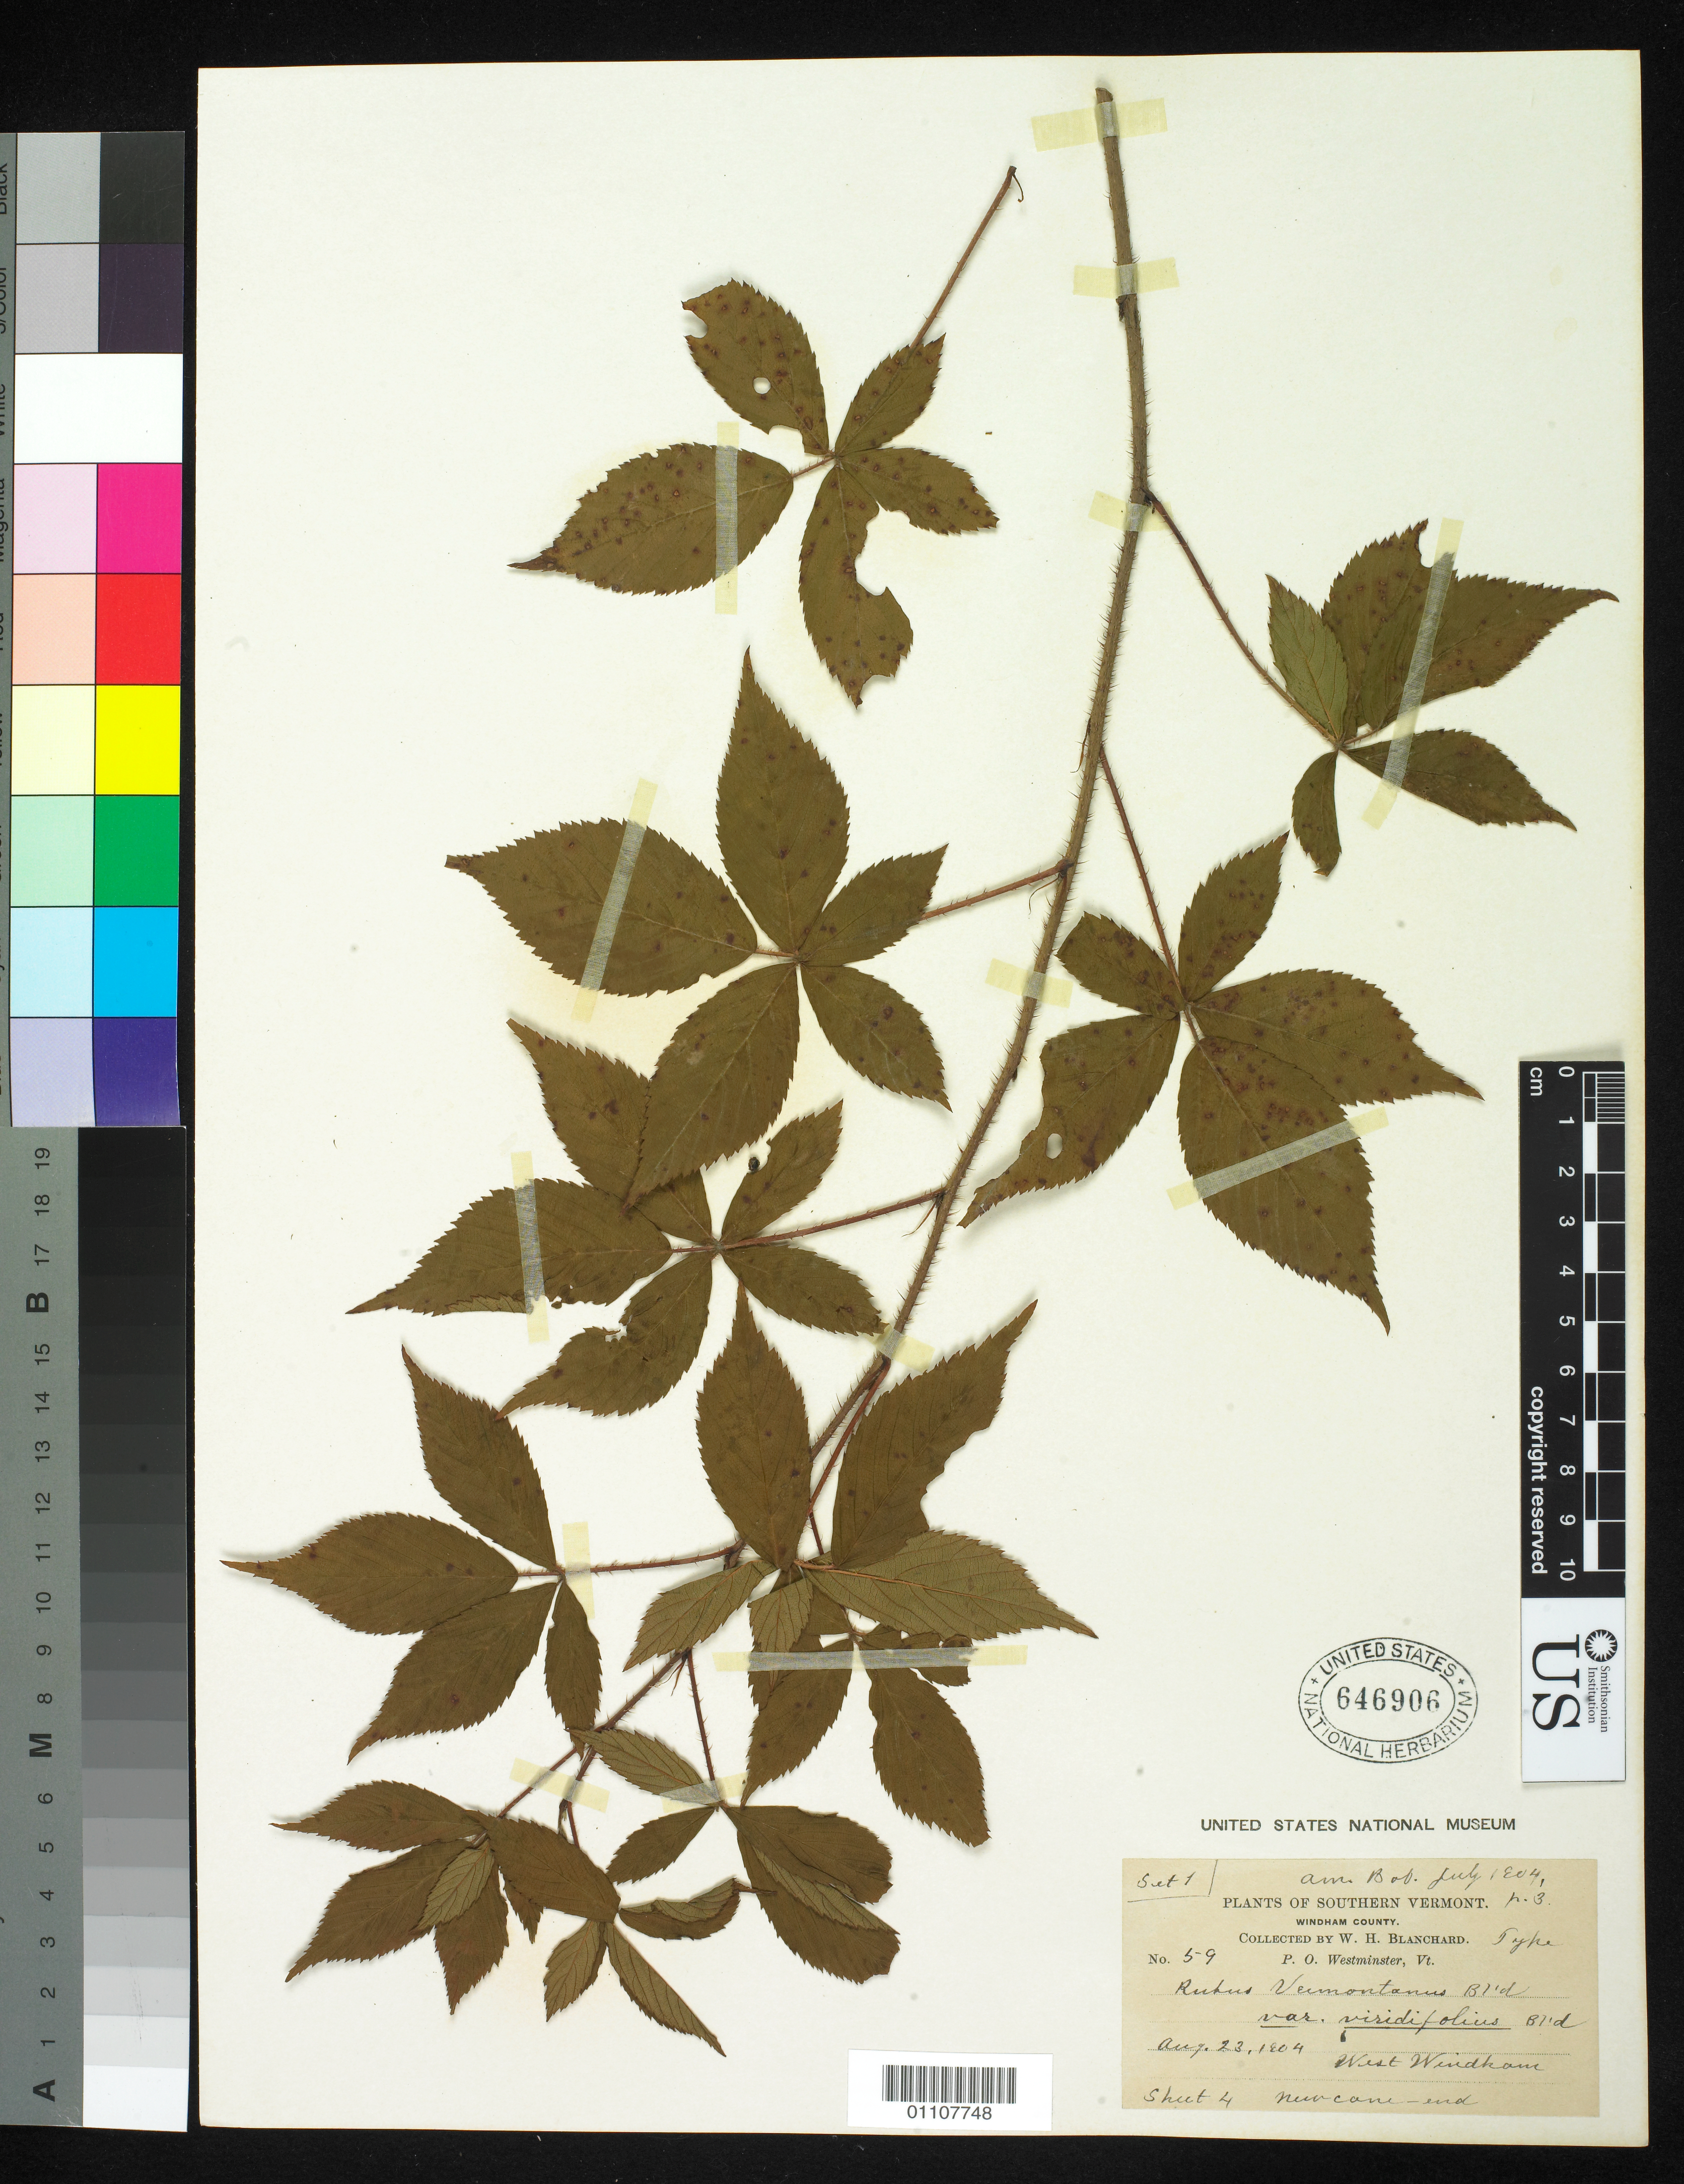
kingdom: Plantae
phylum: Tracheophyta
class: Magnoliopsida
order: Rosales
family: Rosaceae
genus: Rubus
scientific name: Rubus vermontanus var. viridifolius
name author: Blanch.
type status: Syntype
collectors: W. H. Blanchard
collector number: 59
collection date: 1904-08-23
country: United States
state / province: Vermont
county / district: Windham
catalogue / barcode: US 646906